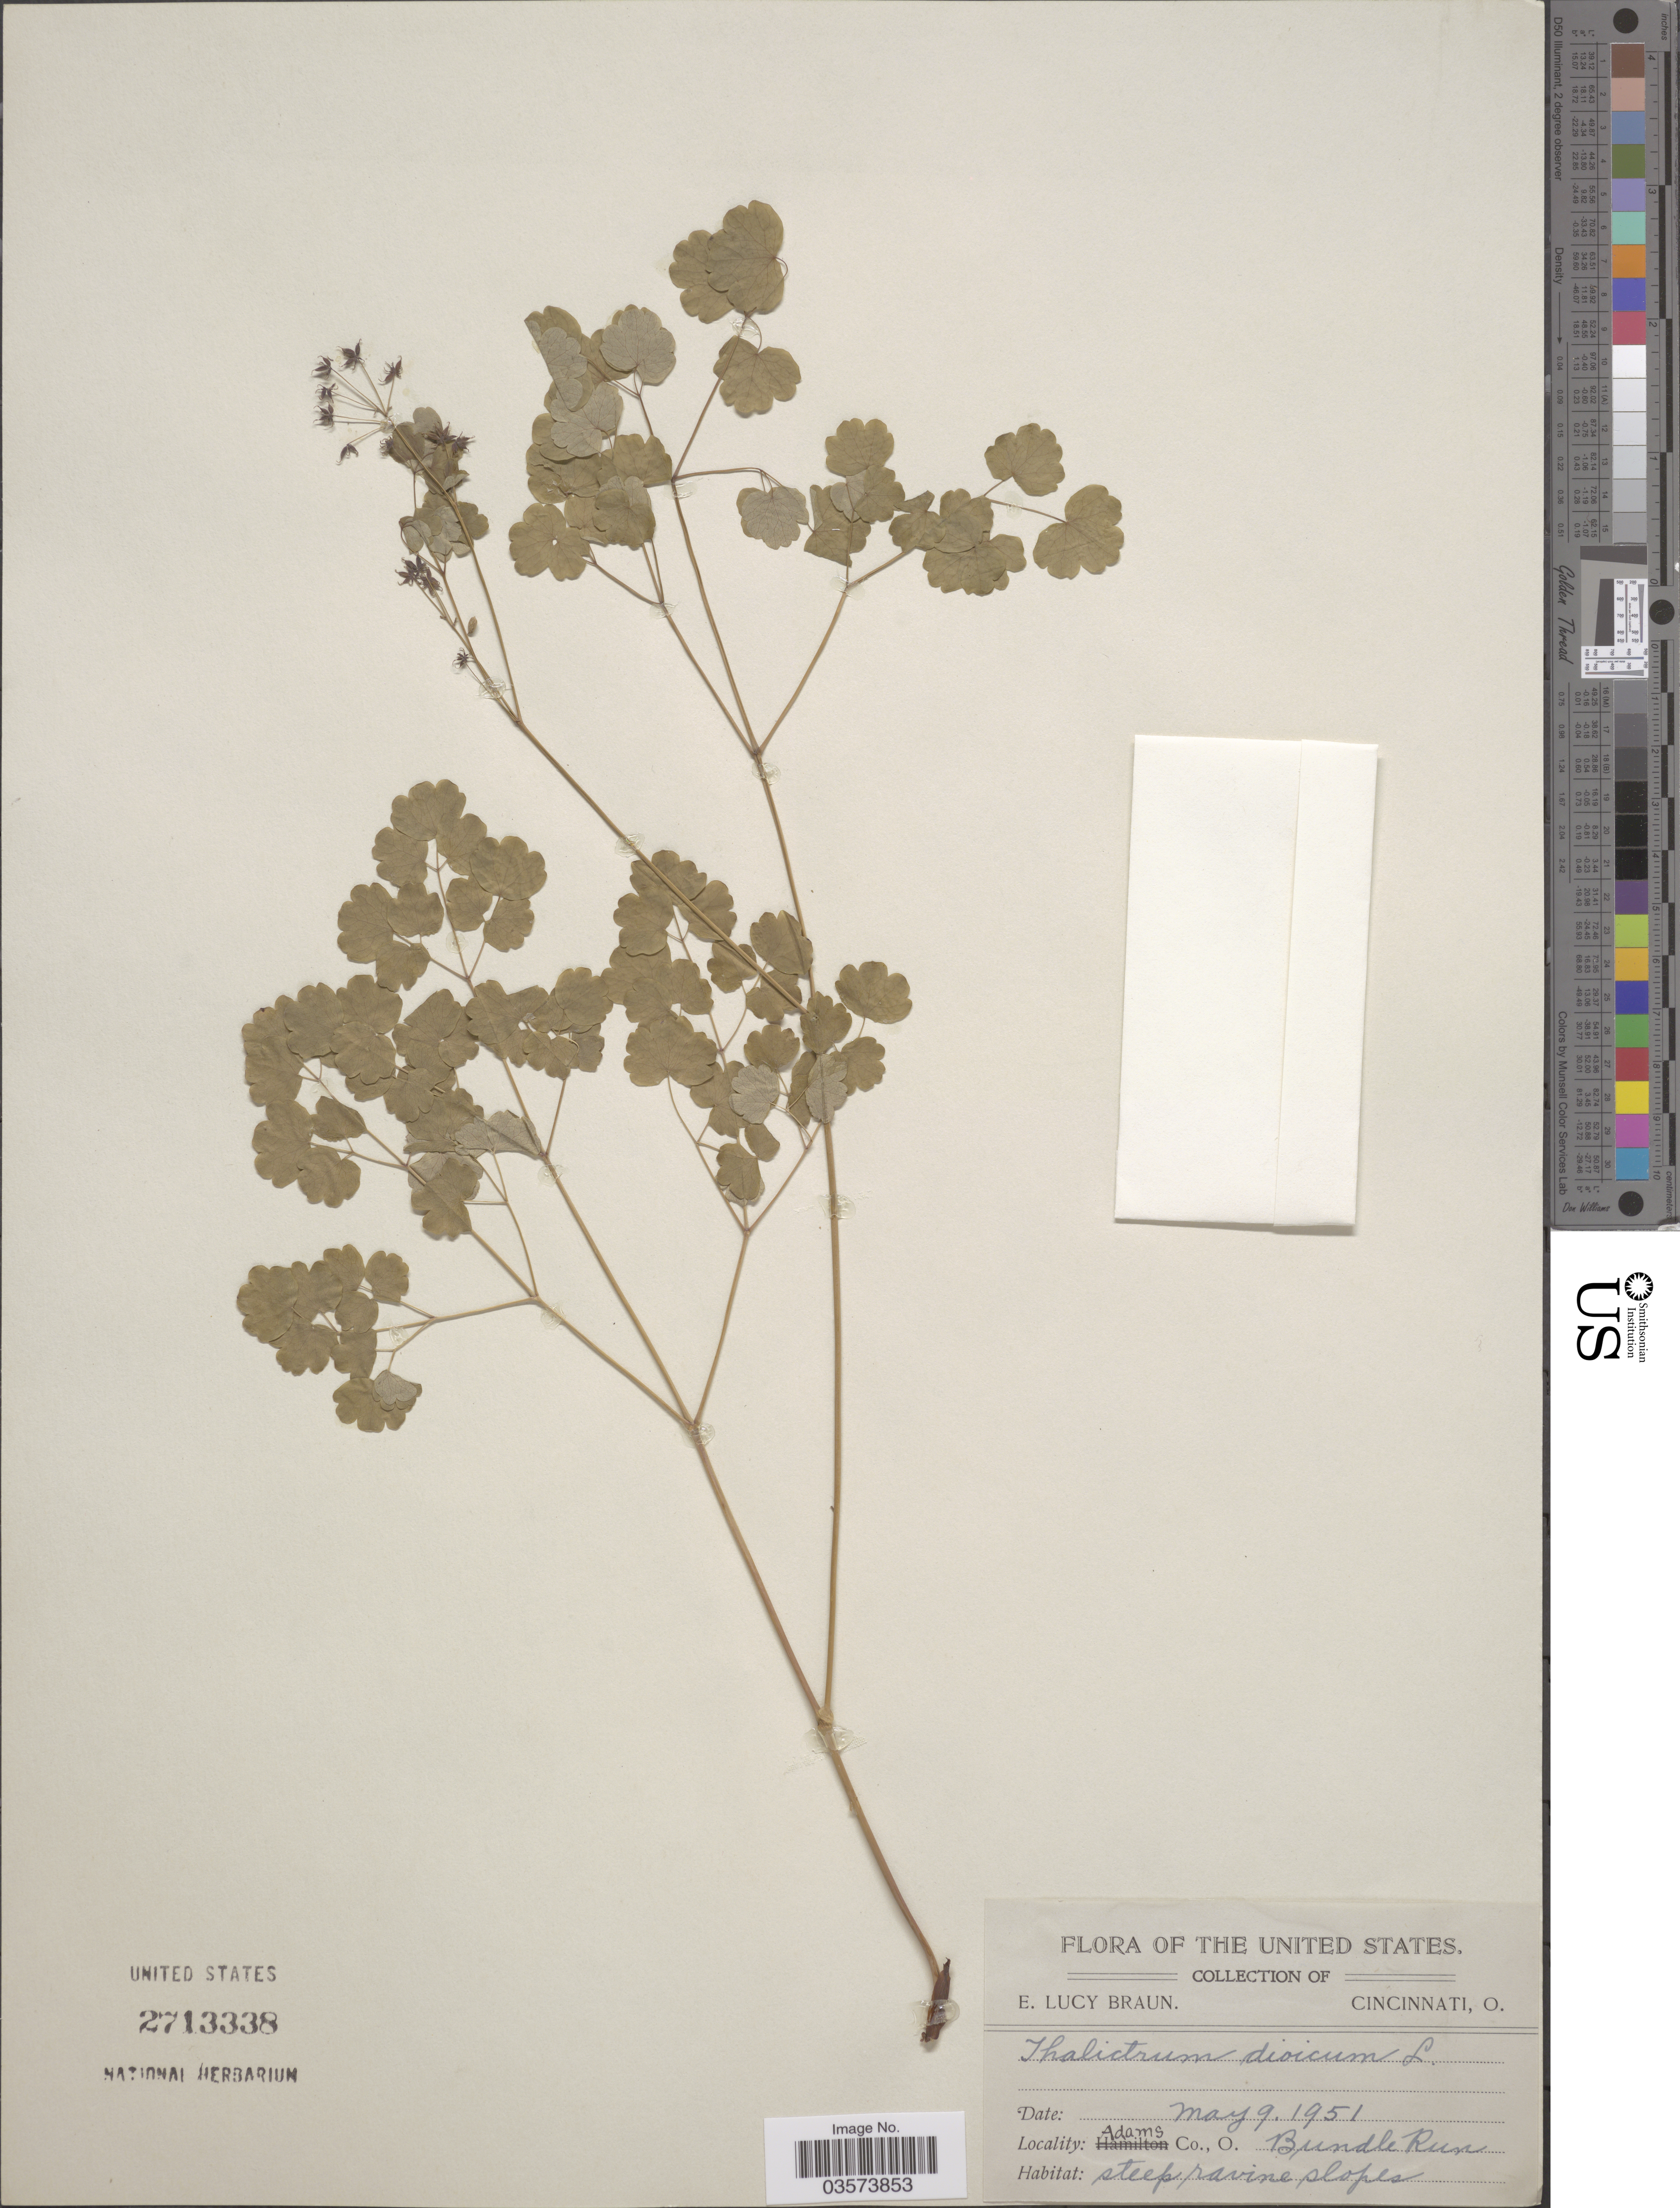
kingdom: Plantae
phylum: Tracheophyta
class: Magnoliopsida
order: Ranunculales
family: Ranunculaceae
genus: Thalictrum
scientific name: Thalictrum dioicum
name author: L.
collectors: L. E. Braun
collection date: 1951-05-09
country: United States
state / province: Ohio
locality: Adams Co. Bundle Run.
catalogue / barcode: US 2713338